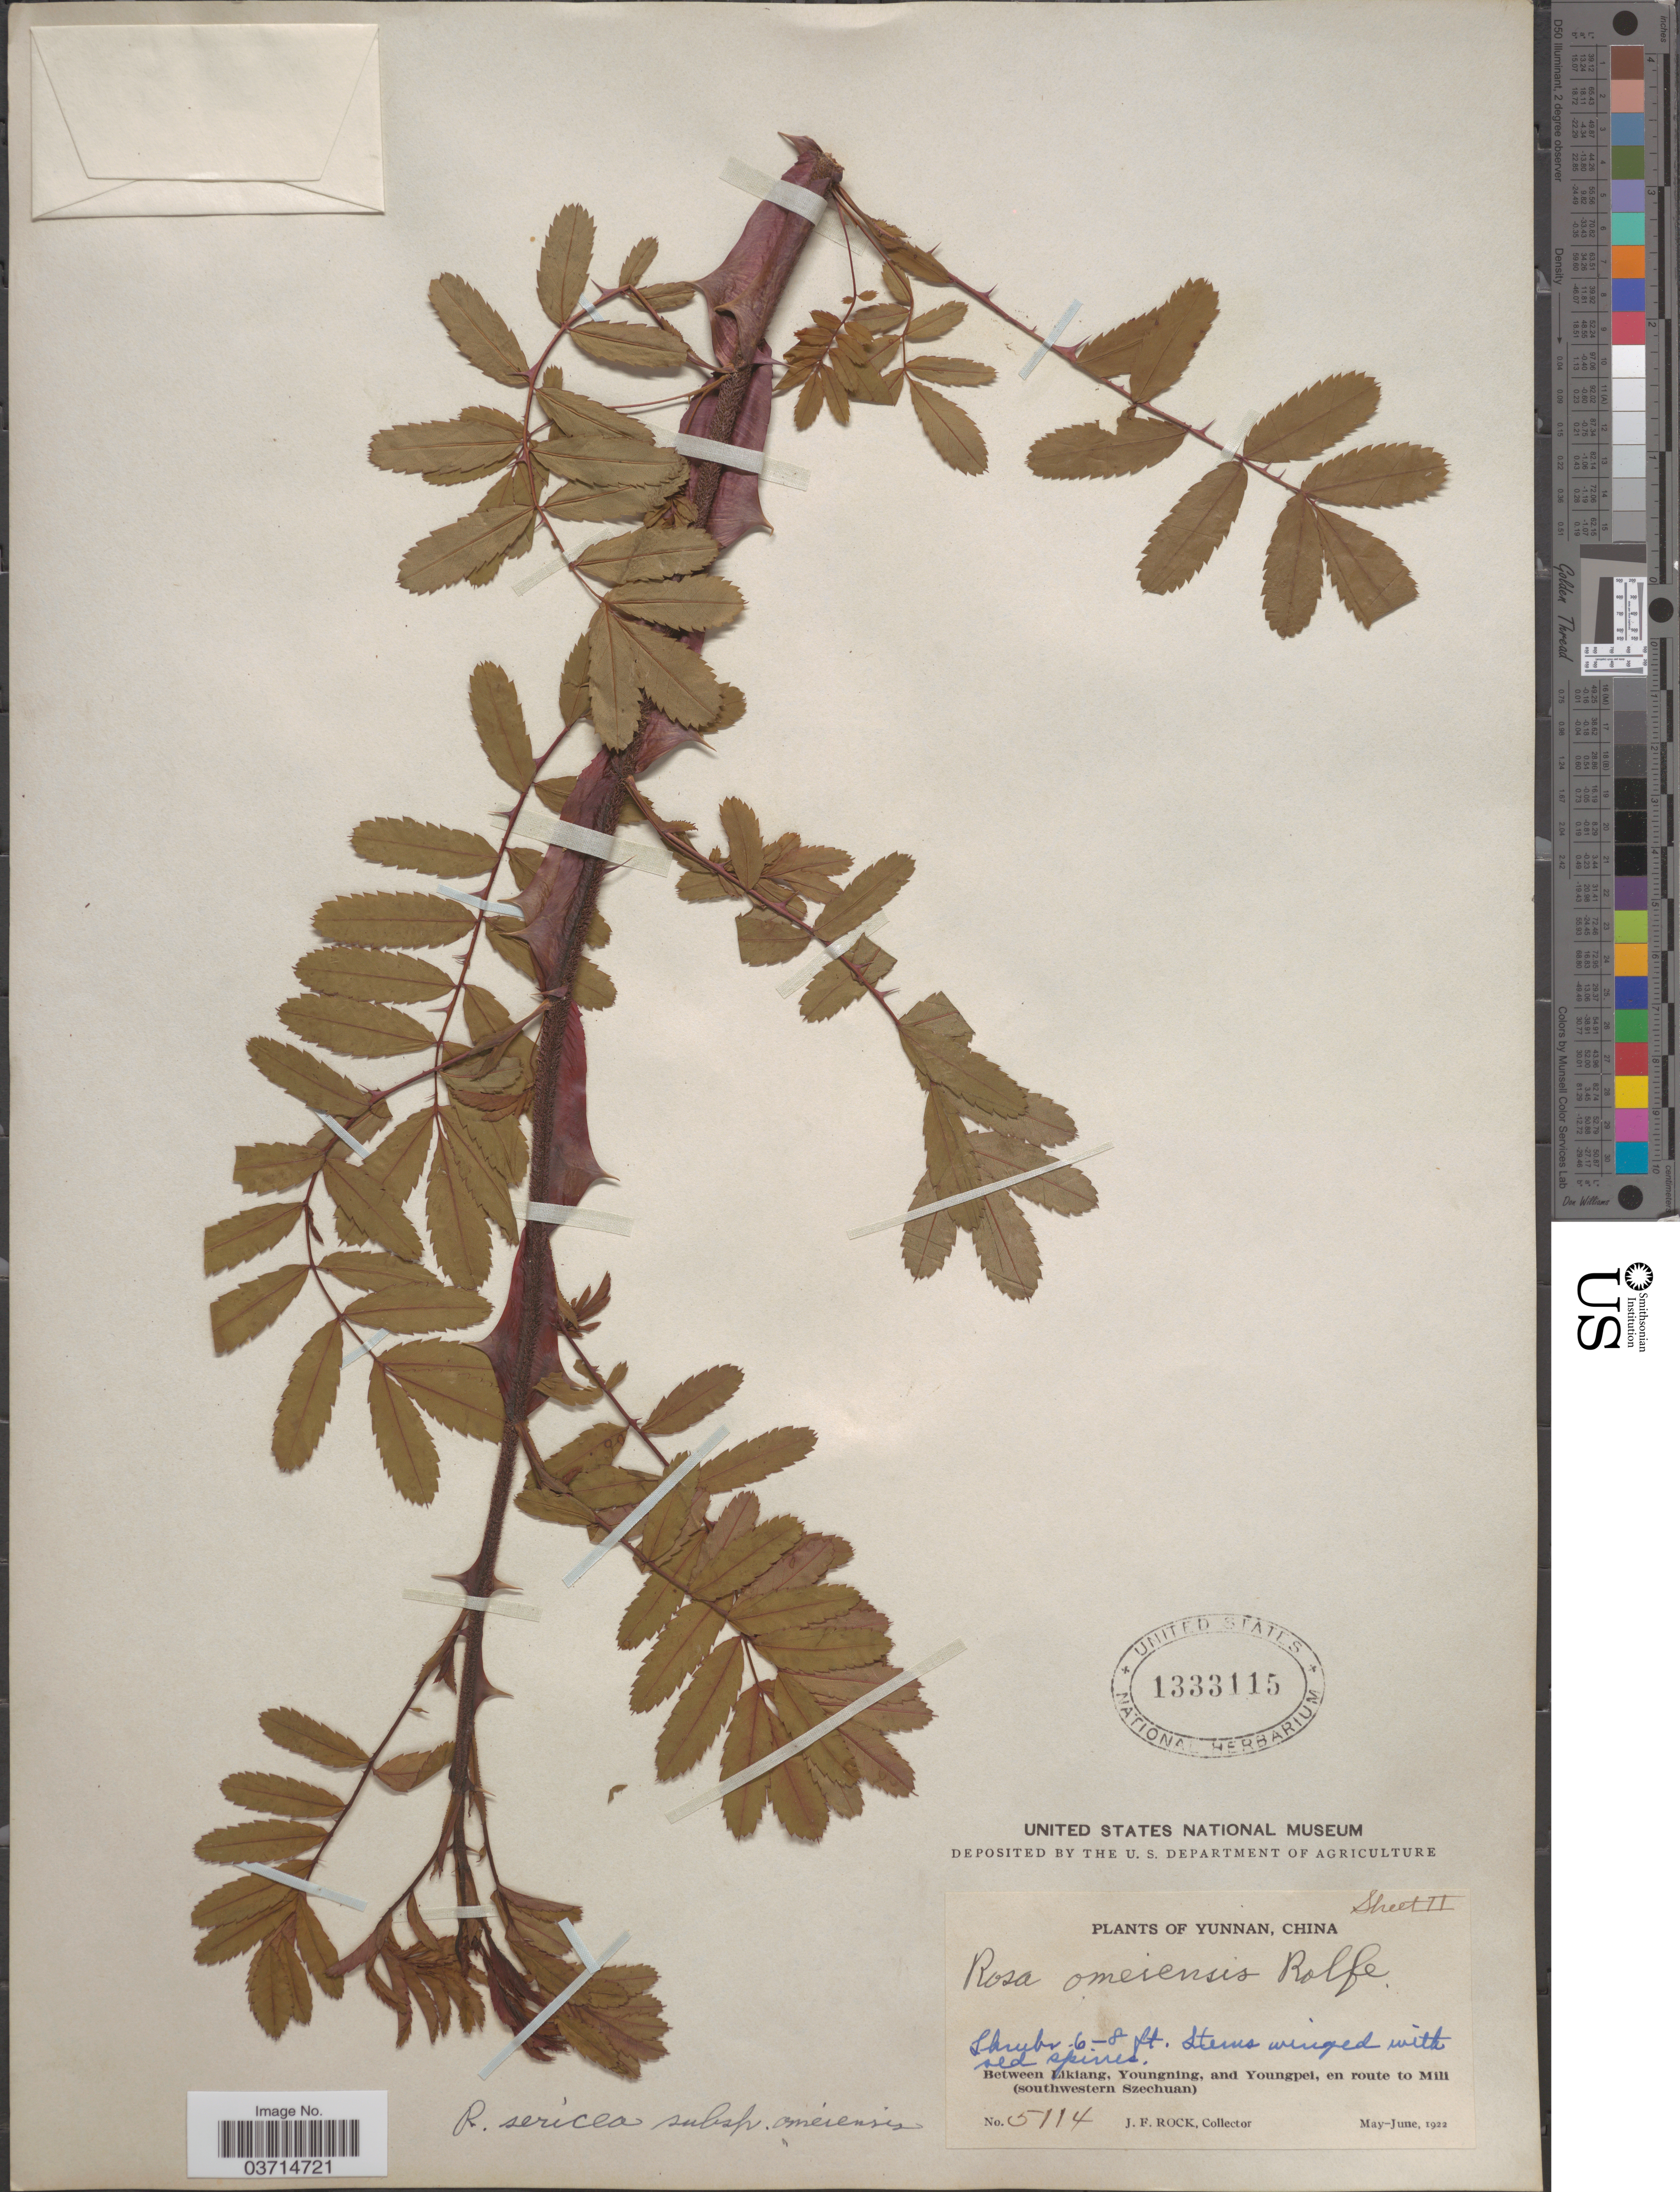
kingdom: Plantae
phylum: Tracheophyta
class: Magnoliopsida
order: Rosales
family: Rosaceae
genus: Rosa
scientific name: Rosa omeiensis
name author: Rolfe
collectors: J. Rock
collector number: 5114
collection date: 1922-05/1922-06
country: China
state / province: Sichuan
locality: Between Likiang, Youngning, and Youngpei, en route to Mili (Southwestern Szechuan).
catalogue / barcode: US 1333115